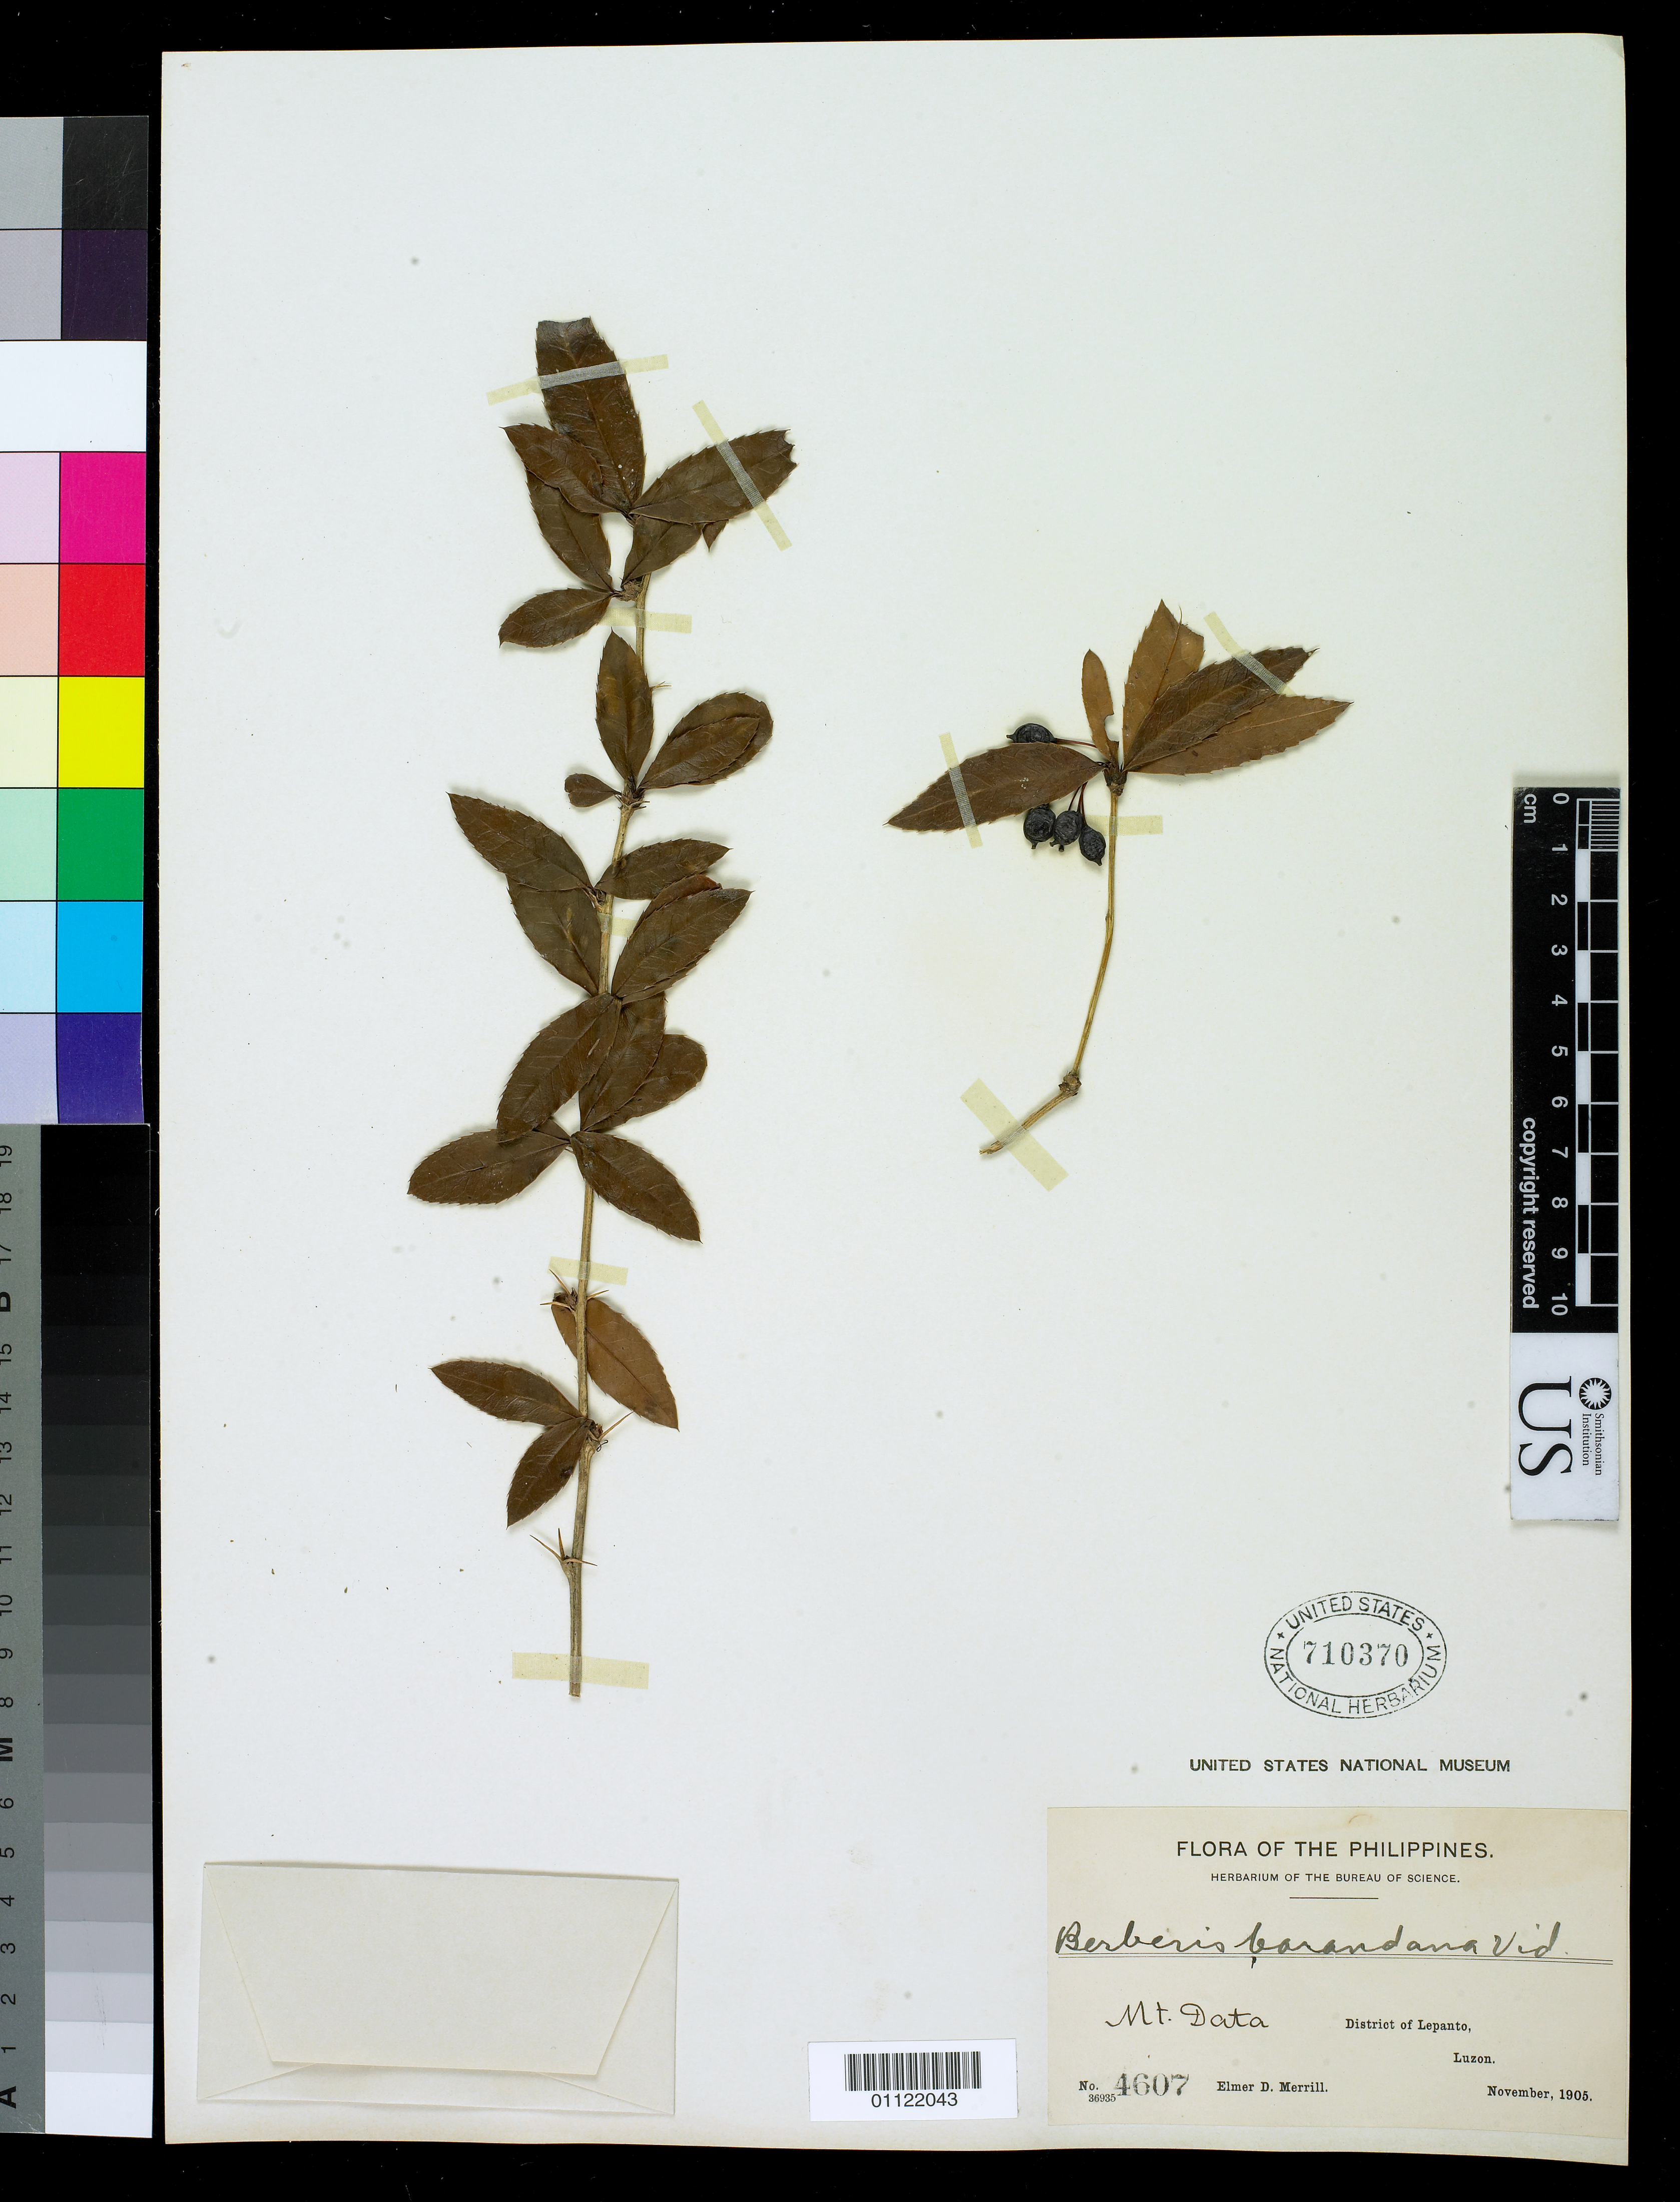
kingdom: Plantae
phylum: Tracheophyta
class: Magnoliopsida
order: Ranunculales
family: Berberidaceae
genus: Berberis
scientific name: Berberis barandana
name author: S. Vidal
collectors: E. D. Merrill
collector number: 4607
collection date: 1905-11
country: Philippines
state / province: Cordillera (Administrative Region)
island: Luzon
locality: Mt. Data, Luzon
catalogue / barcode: US 710370